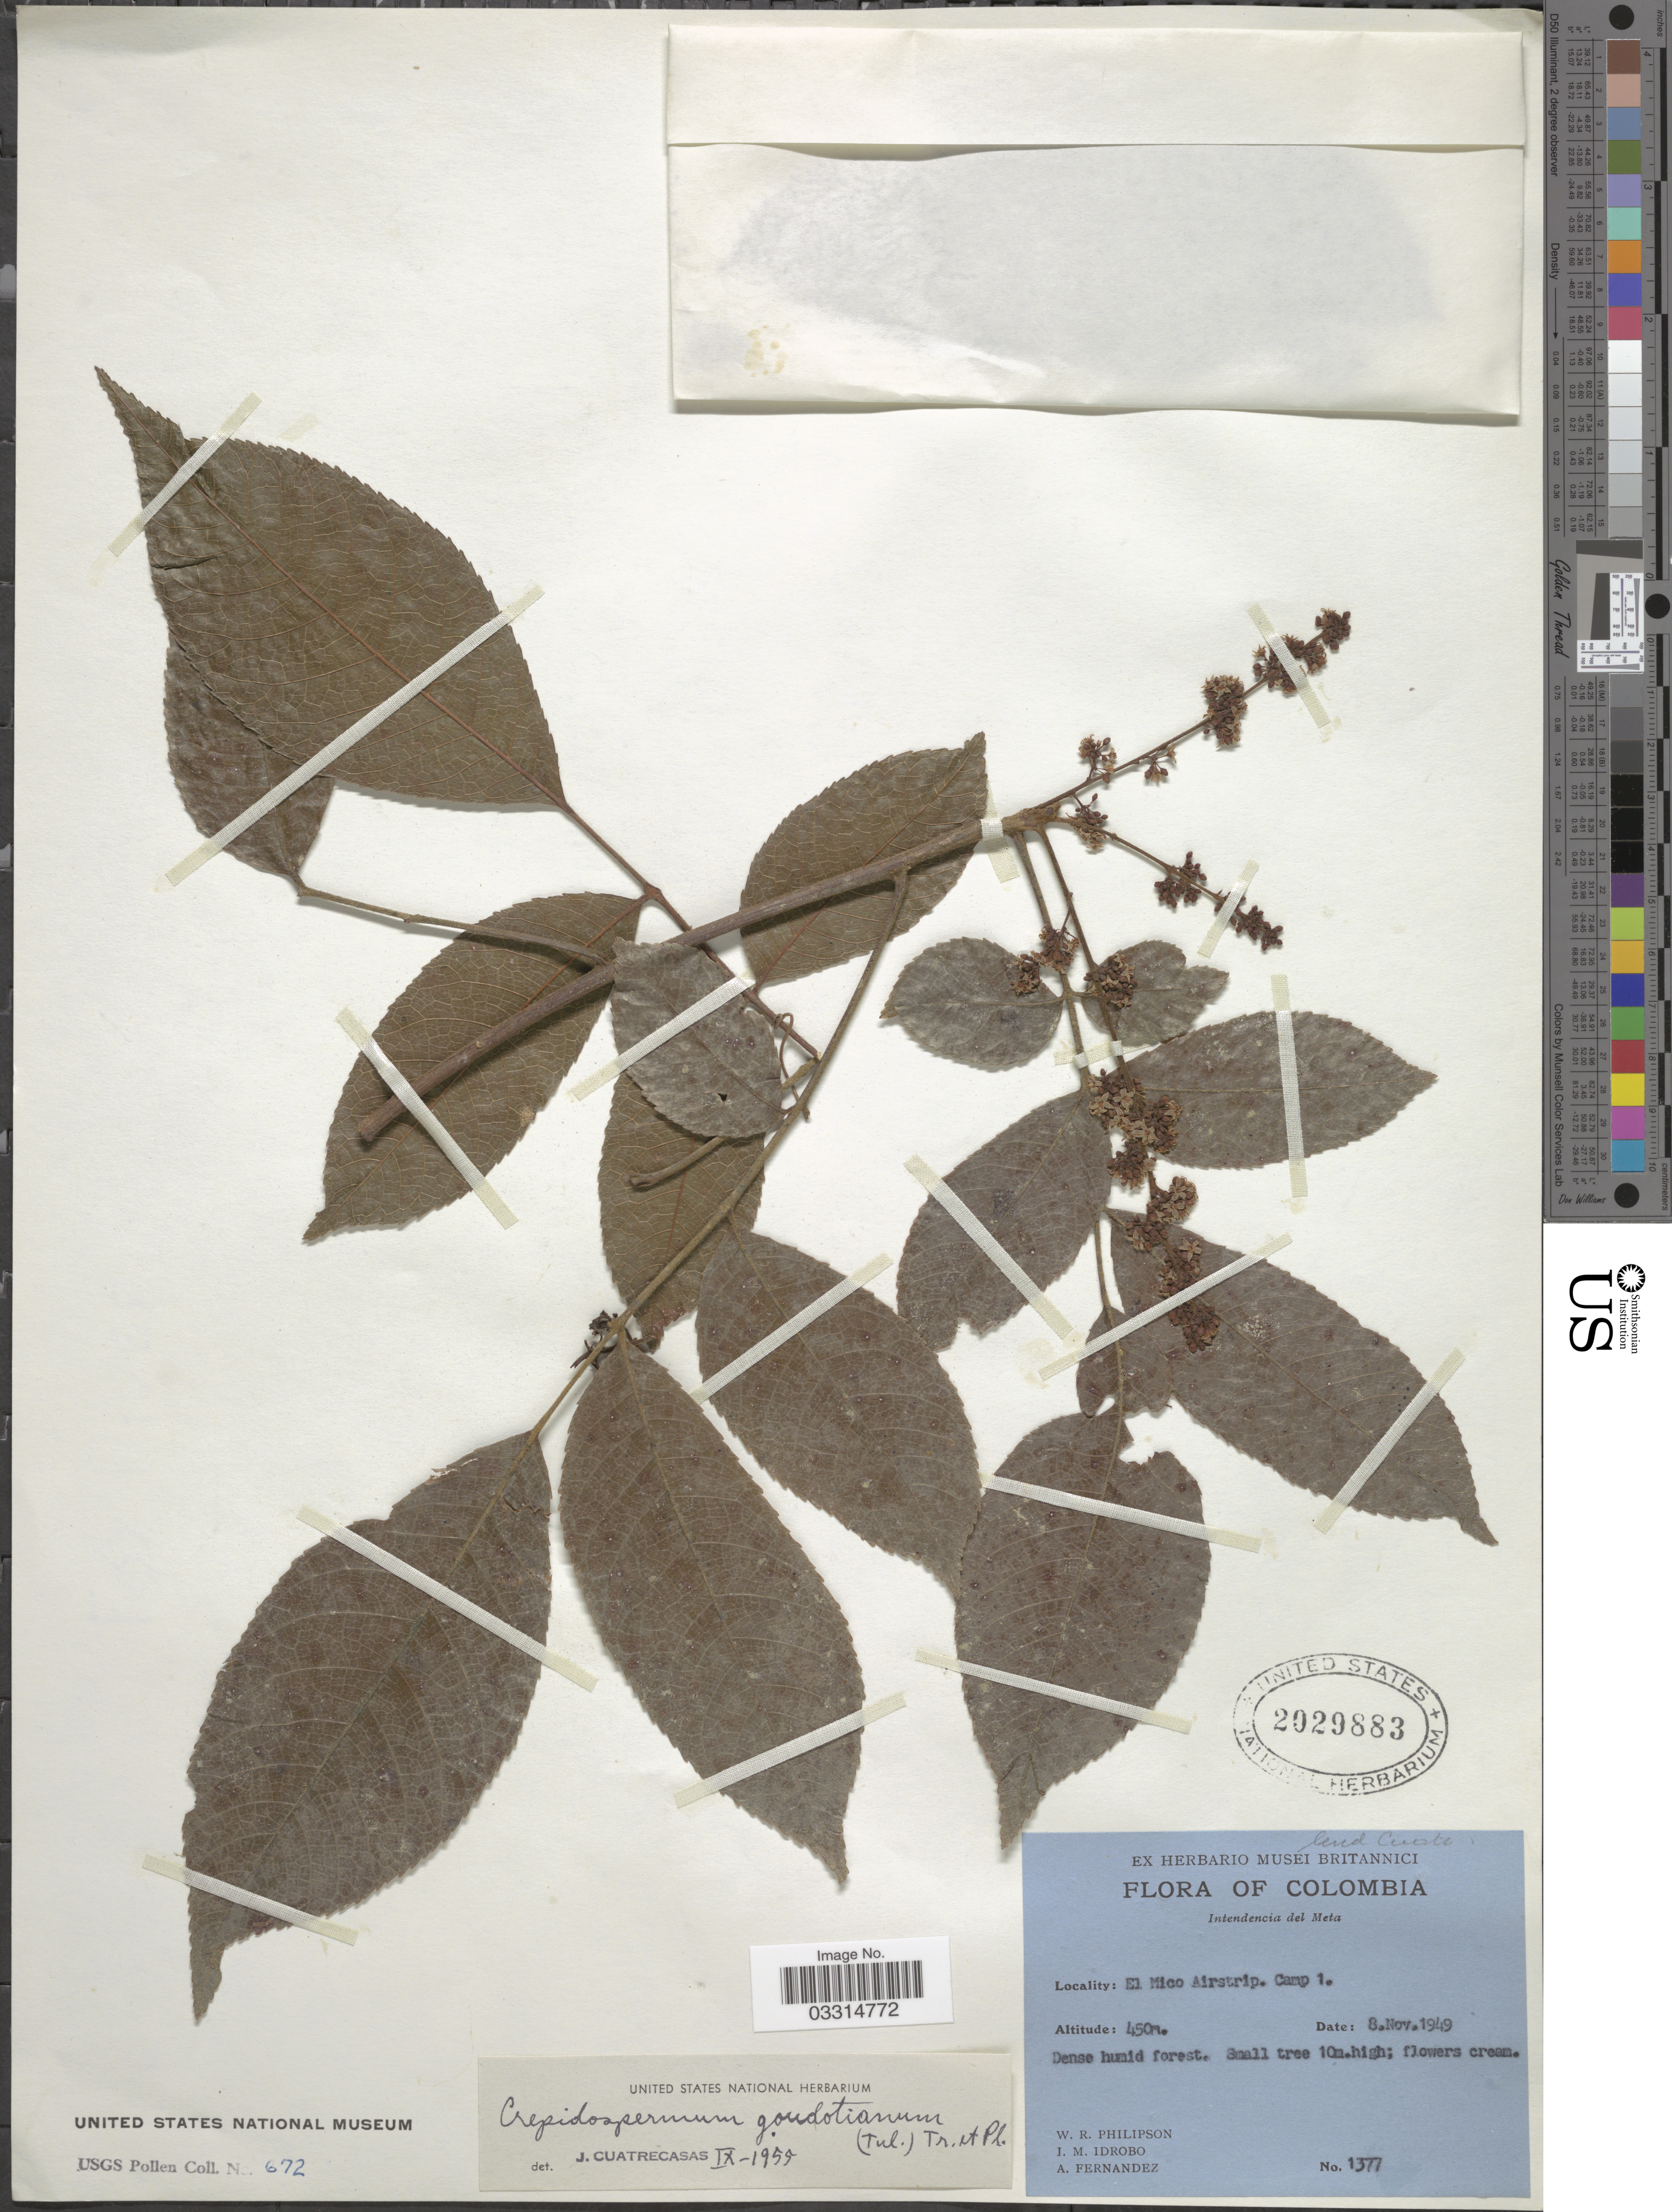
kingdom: Plantae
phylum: Tracheophyta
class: Magnoliopsida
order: Sapindales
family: Burseraceae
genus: Protium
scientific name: Protium goudotianum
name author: (Tul.) Byng & Christenh.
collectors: W. R. Philipson, J. M. Idrobo & A. Fernandez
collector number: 1377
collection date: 1949-11-08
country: Colombia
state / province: Meta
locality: Intendencia del Meta, El Mico Airstrip. Camp 1.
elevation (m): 450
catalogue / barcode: US 2029883